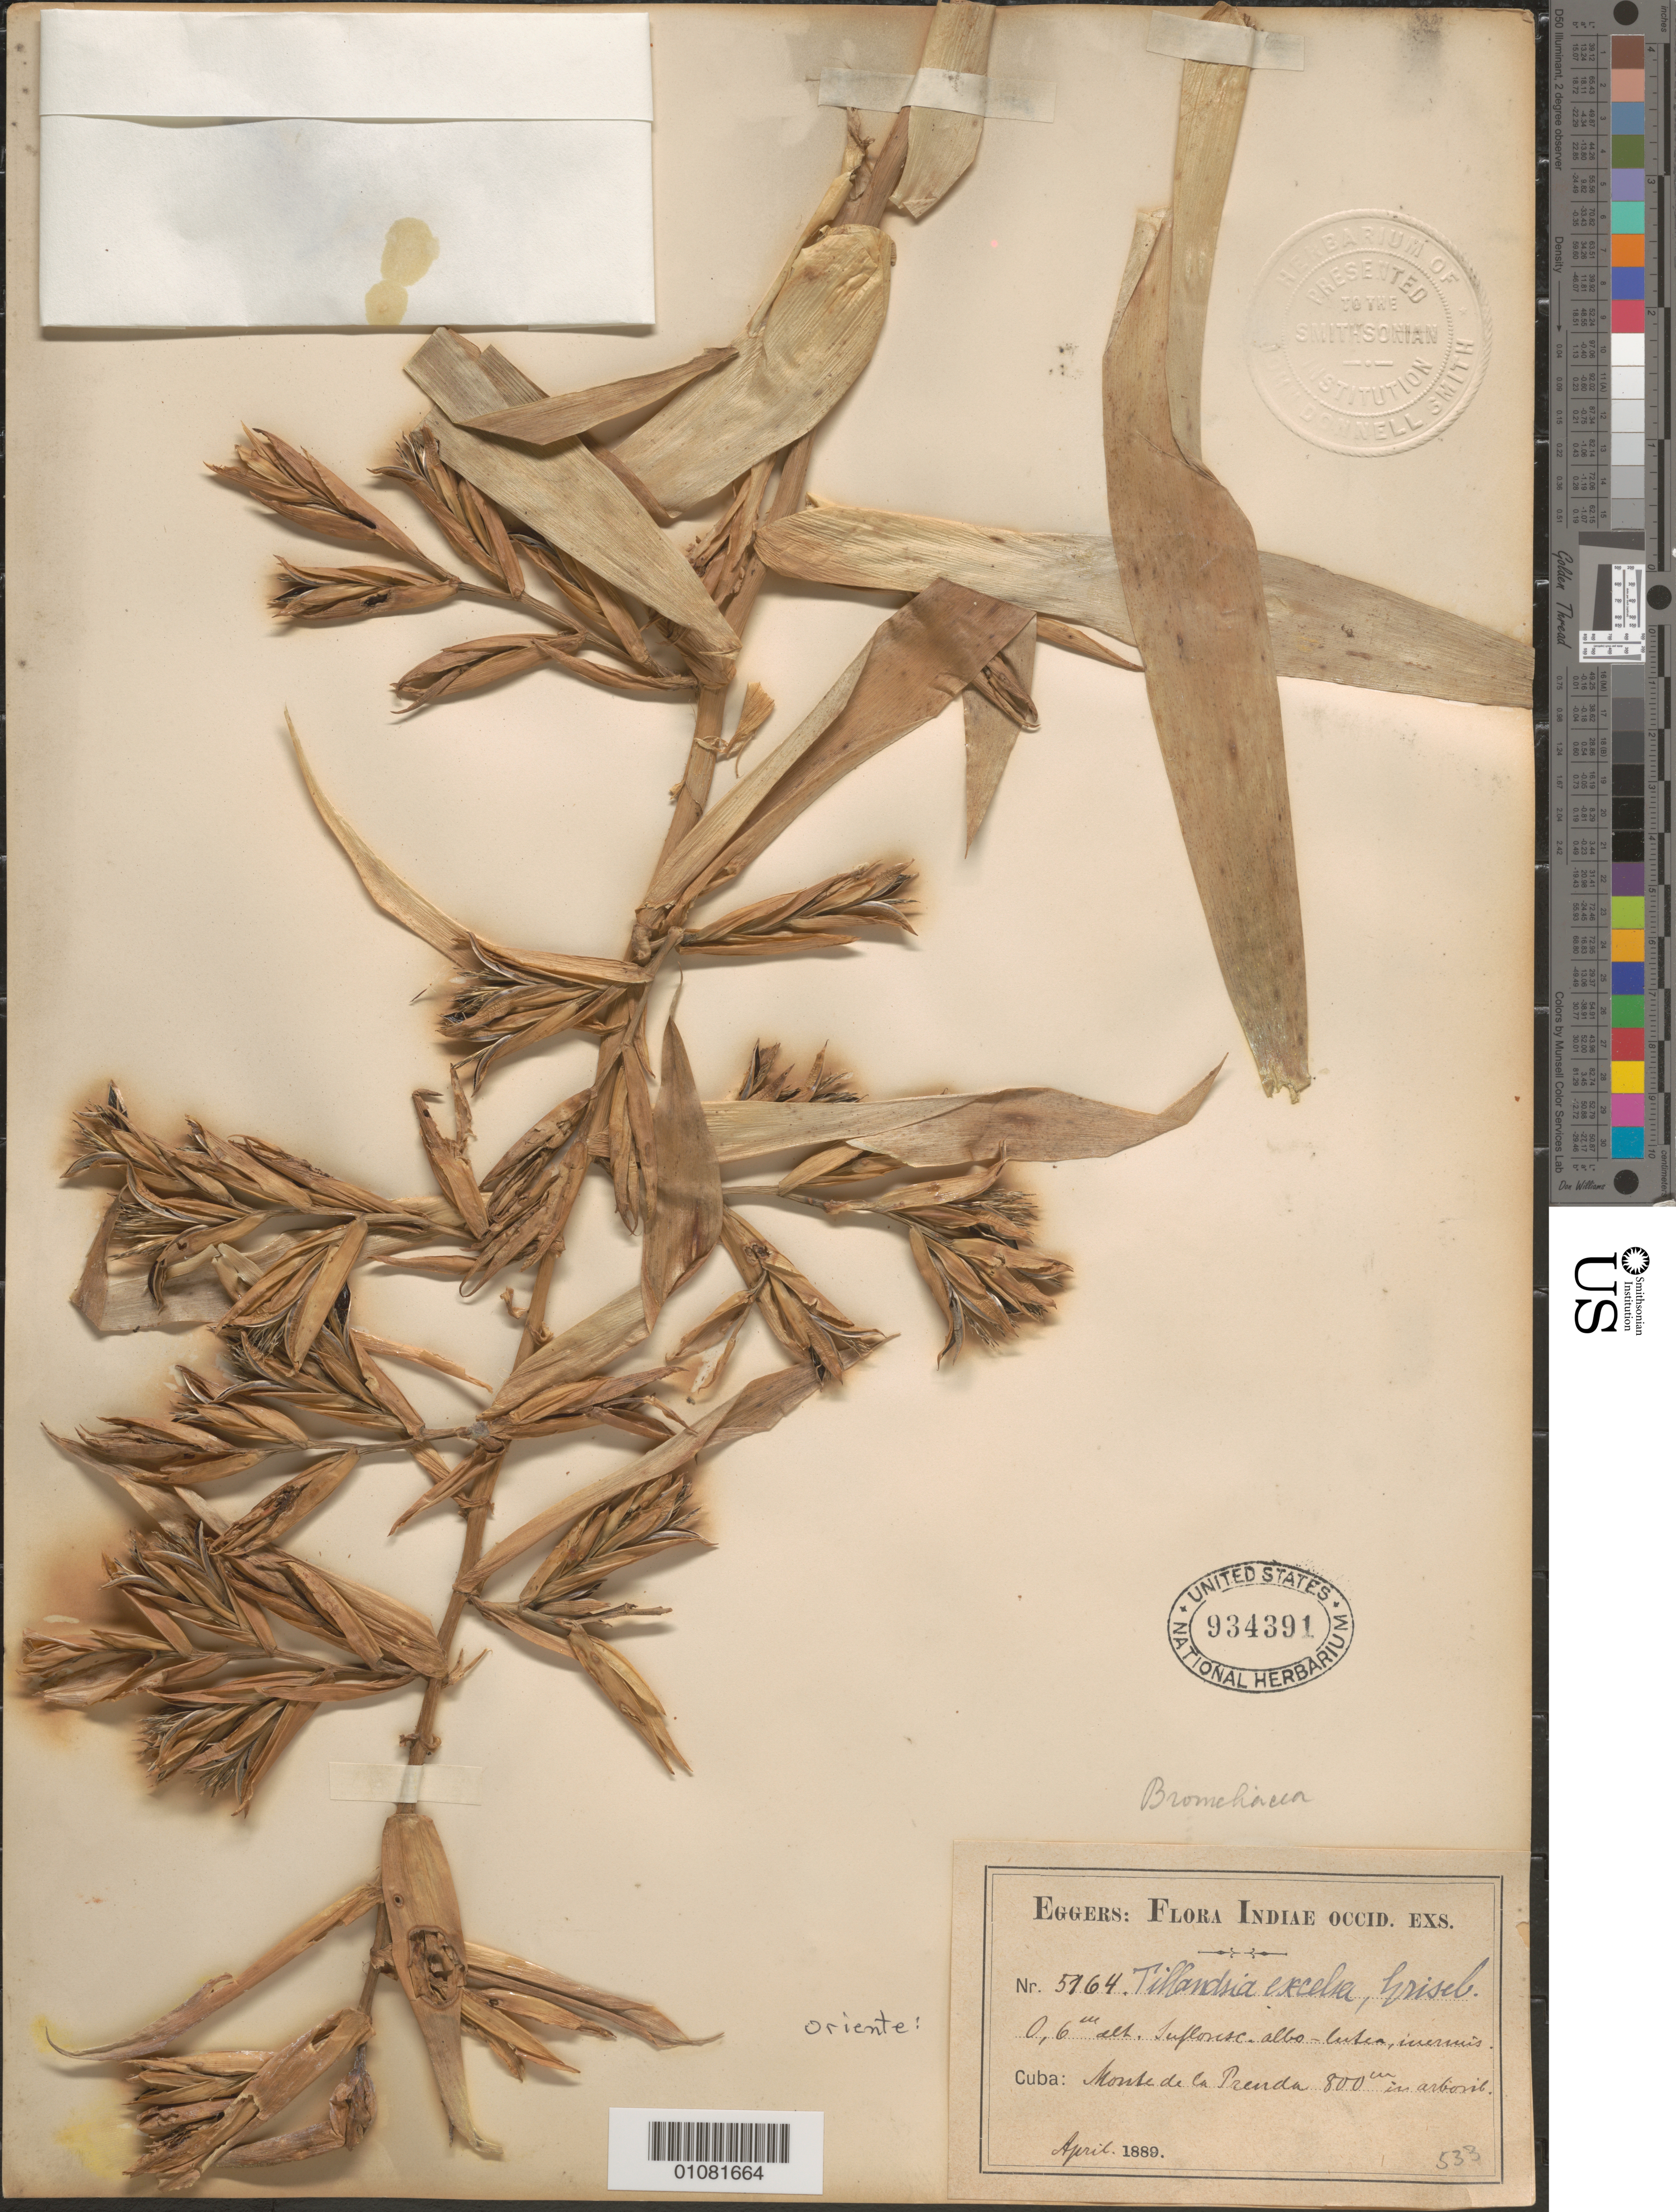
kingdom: Plantae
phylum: Tracheophyta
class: Liliopsida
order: Poales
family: Bromeliaceae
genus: Tillandsia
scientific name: Tillandsia excelsa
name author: Griseb.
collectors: H. F. A. von Eggers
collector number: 5164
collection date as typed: Apr 1889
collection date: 1889-04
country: Cuba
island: Cuba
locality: Monte de la Prenda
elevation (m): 800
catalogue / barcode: US 934391